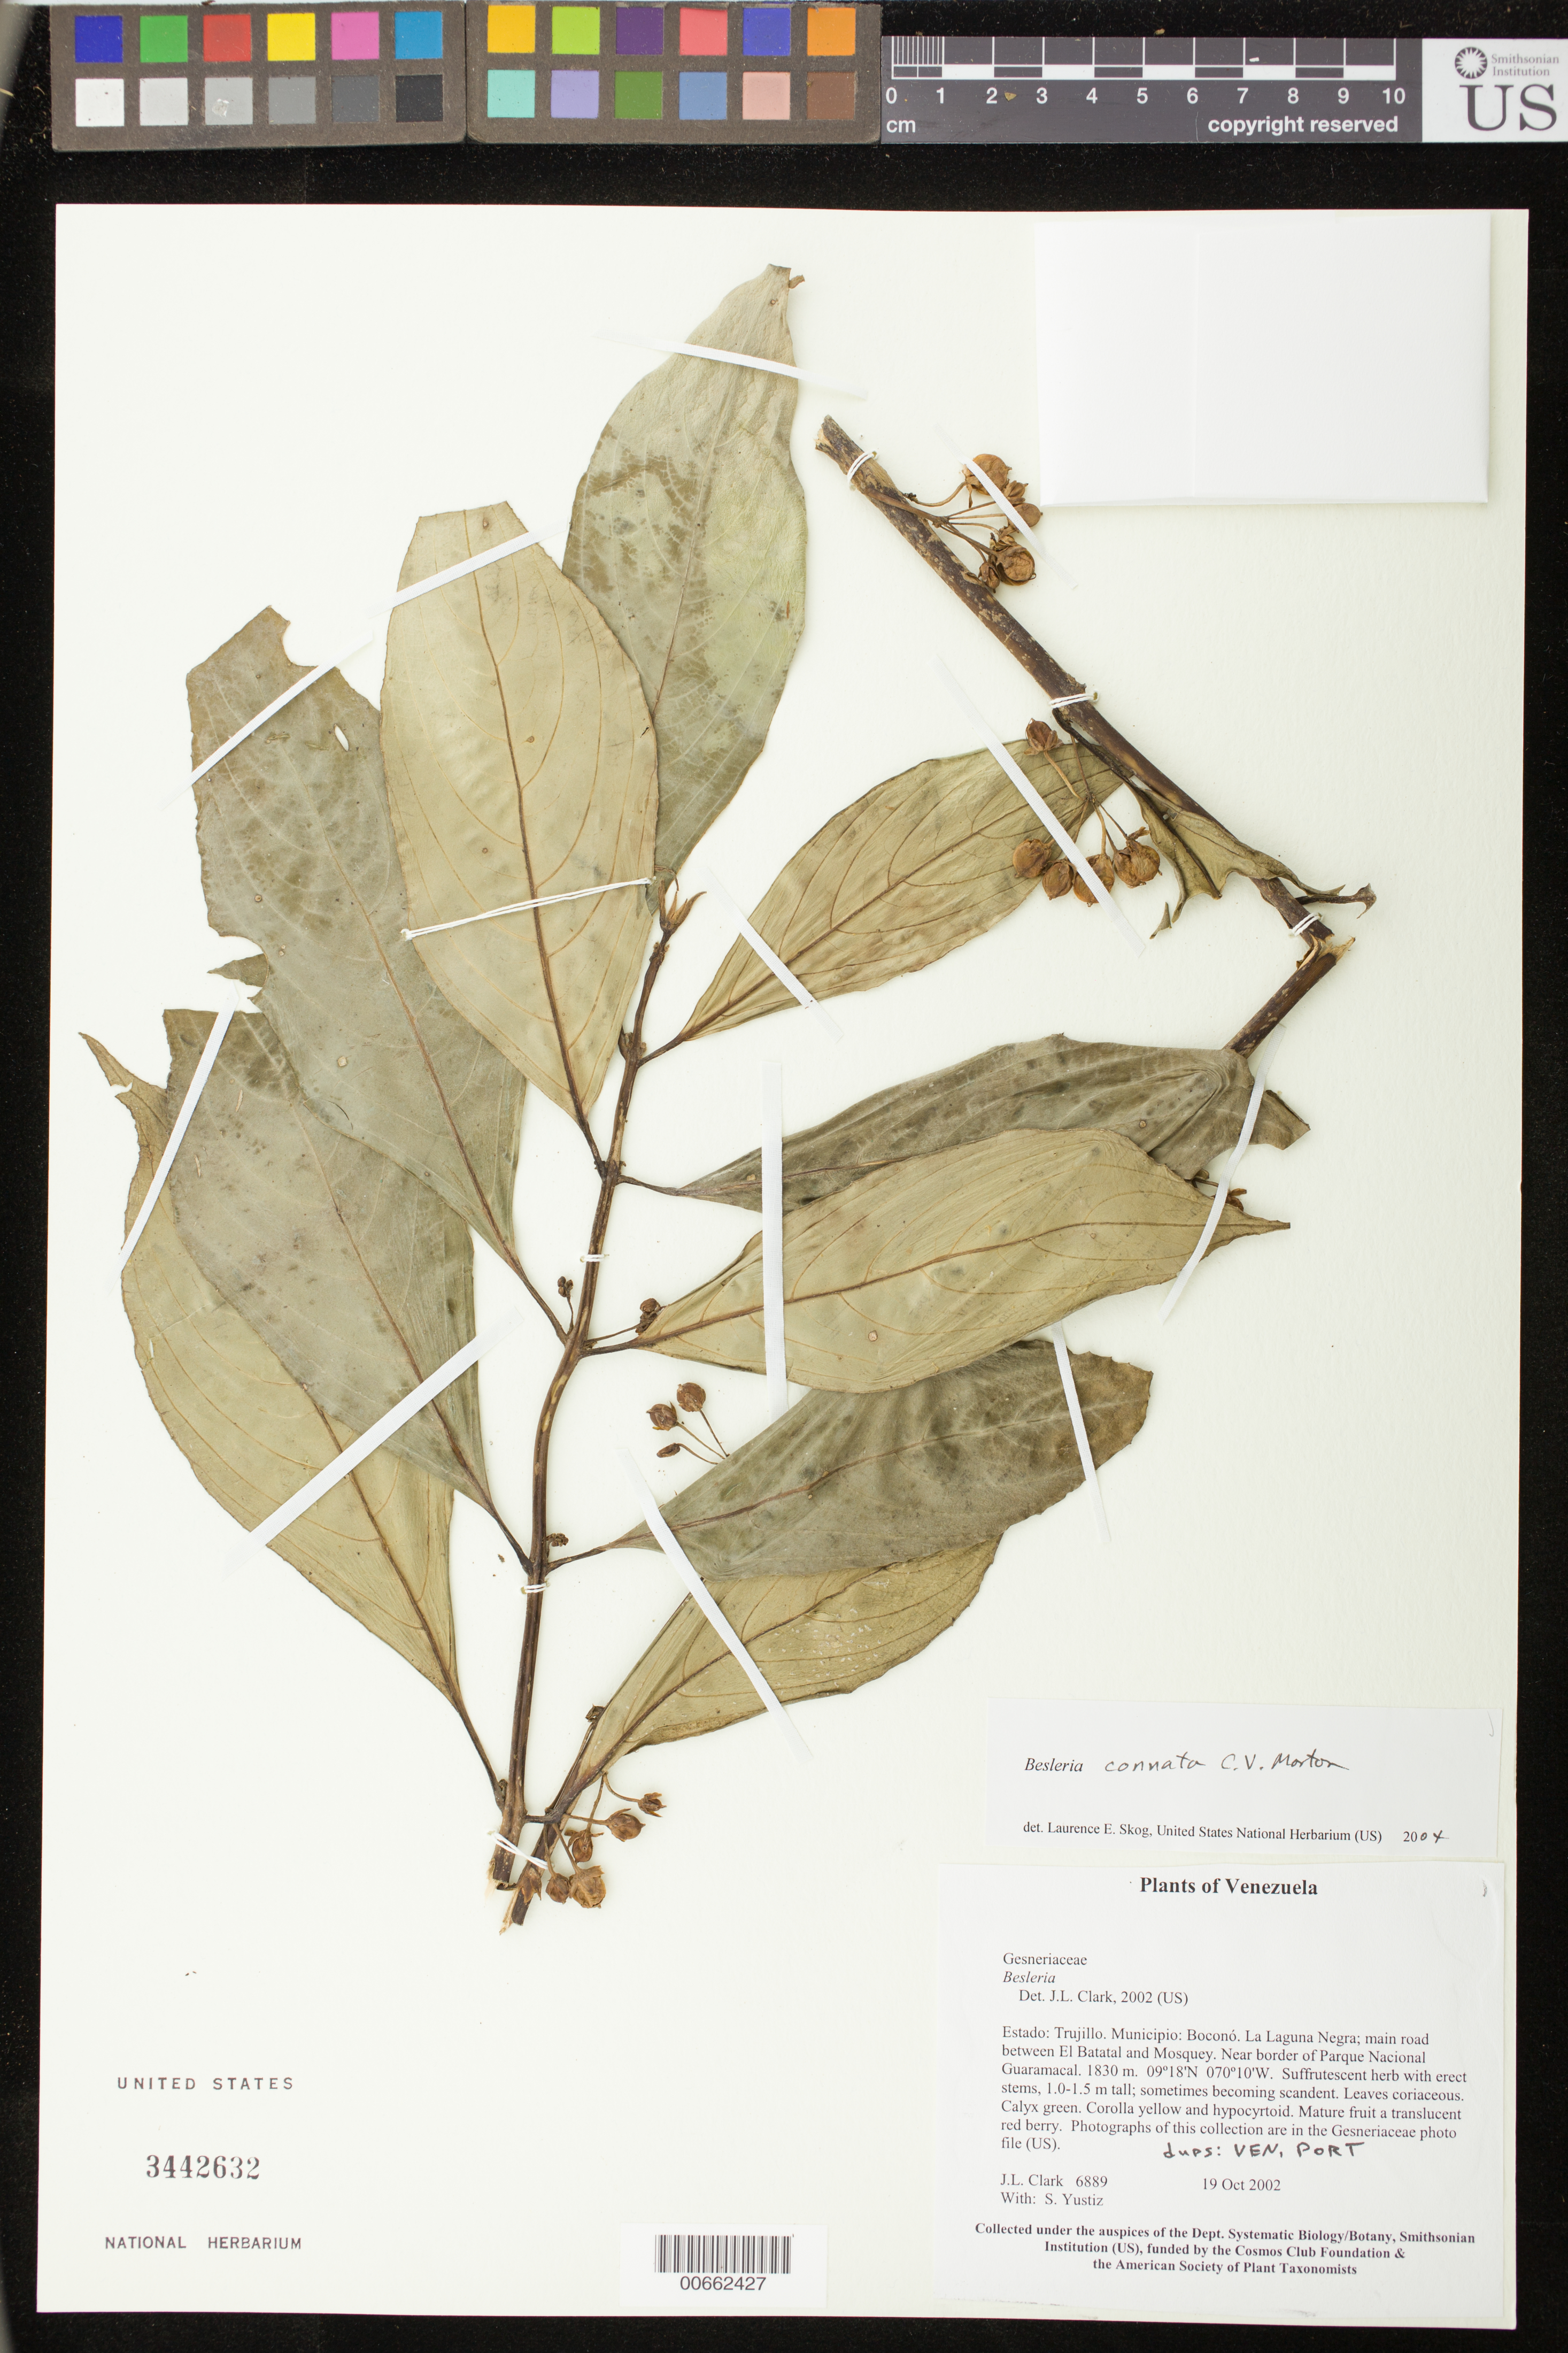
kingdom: Plantae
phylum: Tracheophyta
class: Magnoliopsida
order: Lamiales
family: Gesneriaceae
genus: Besleria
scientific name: Besleria connata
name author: C.V. Morton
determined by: Skog, Laurence E.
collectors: J. L. Clark & S. Yustiz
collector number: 6889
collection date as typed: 19 Oct 2002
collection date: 2002-10-19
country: Venezuela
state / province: Trujillo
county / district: Boconó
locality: La Laguna Negra; main road between El Batatal and Mosquey. Near border of Parque Nacional Guaramacal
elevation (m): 1830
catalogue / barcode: US 3442632